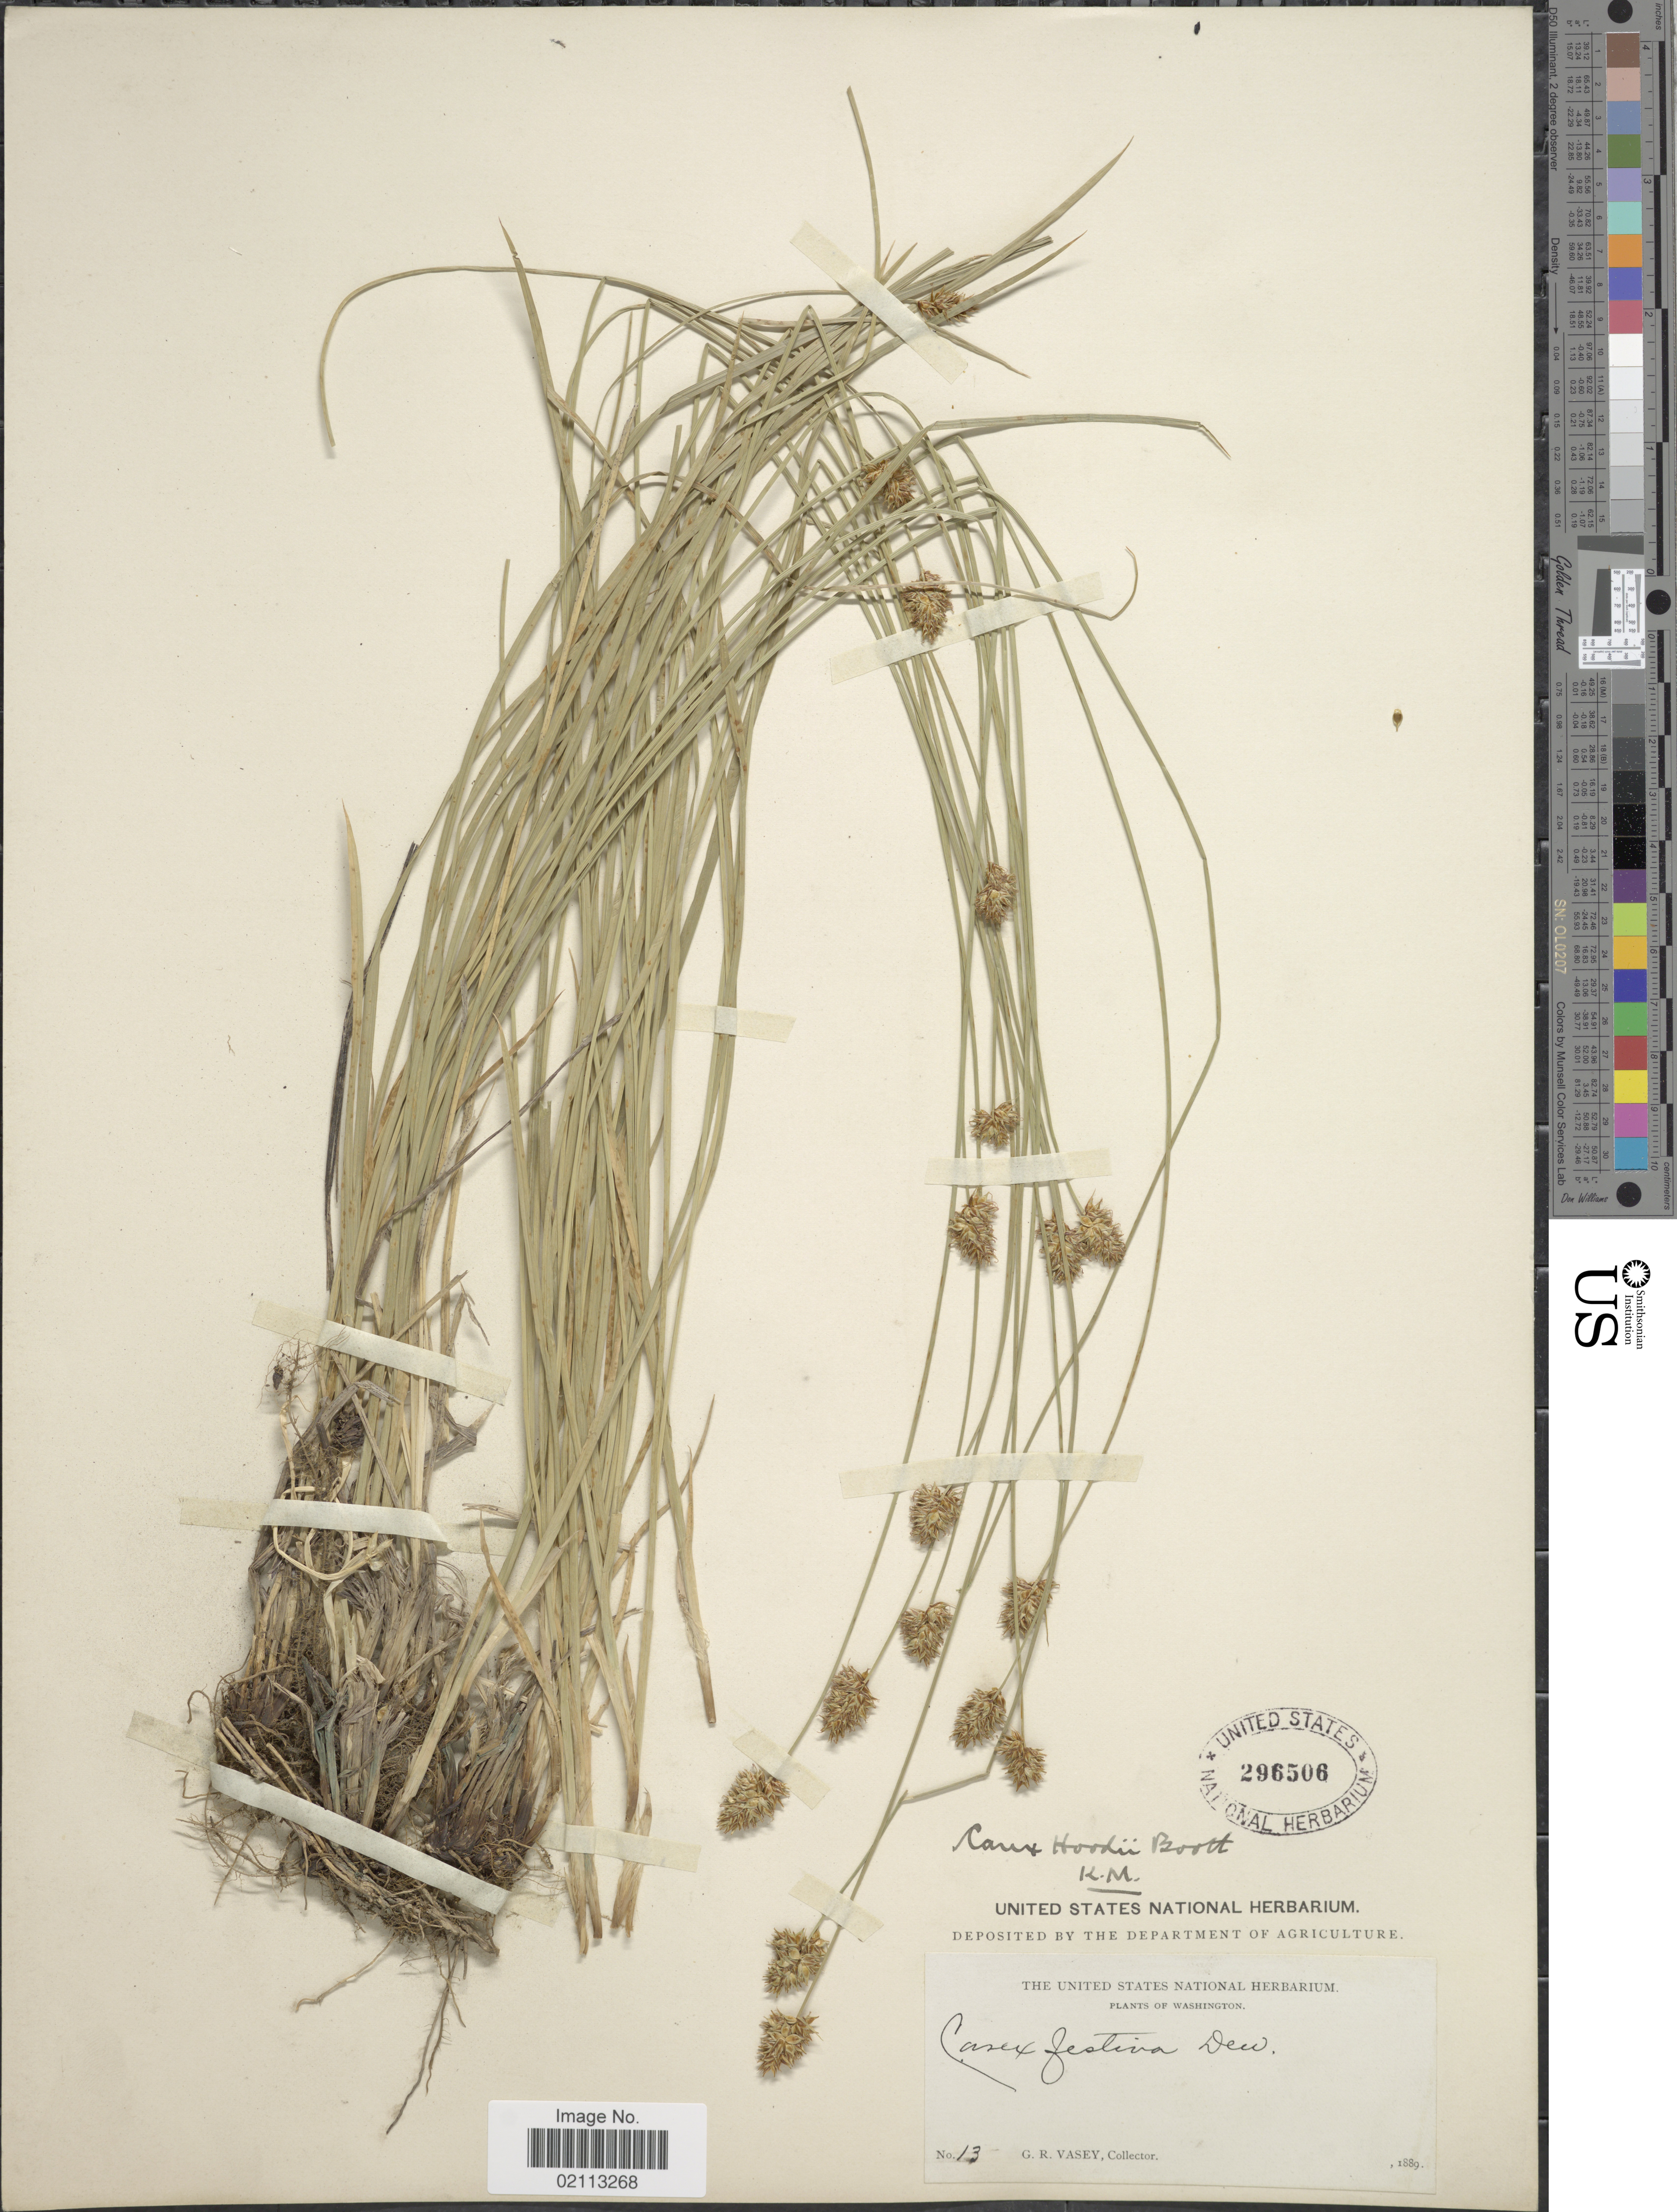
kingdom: Plantae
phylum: Tracheophyta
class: Liliopsida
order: Poales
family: Cyperaceae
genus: Carex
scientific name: Carex hoodii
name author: Boott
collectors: G. R. Vasey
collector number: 13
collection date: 1889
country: United States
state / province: Washington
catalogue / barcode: US 296506